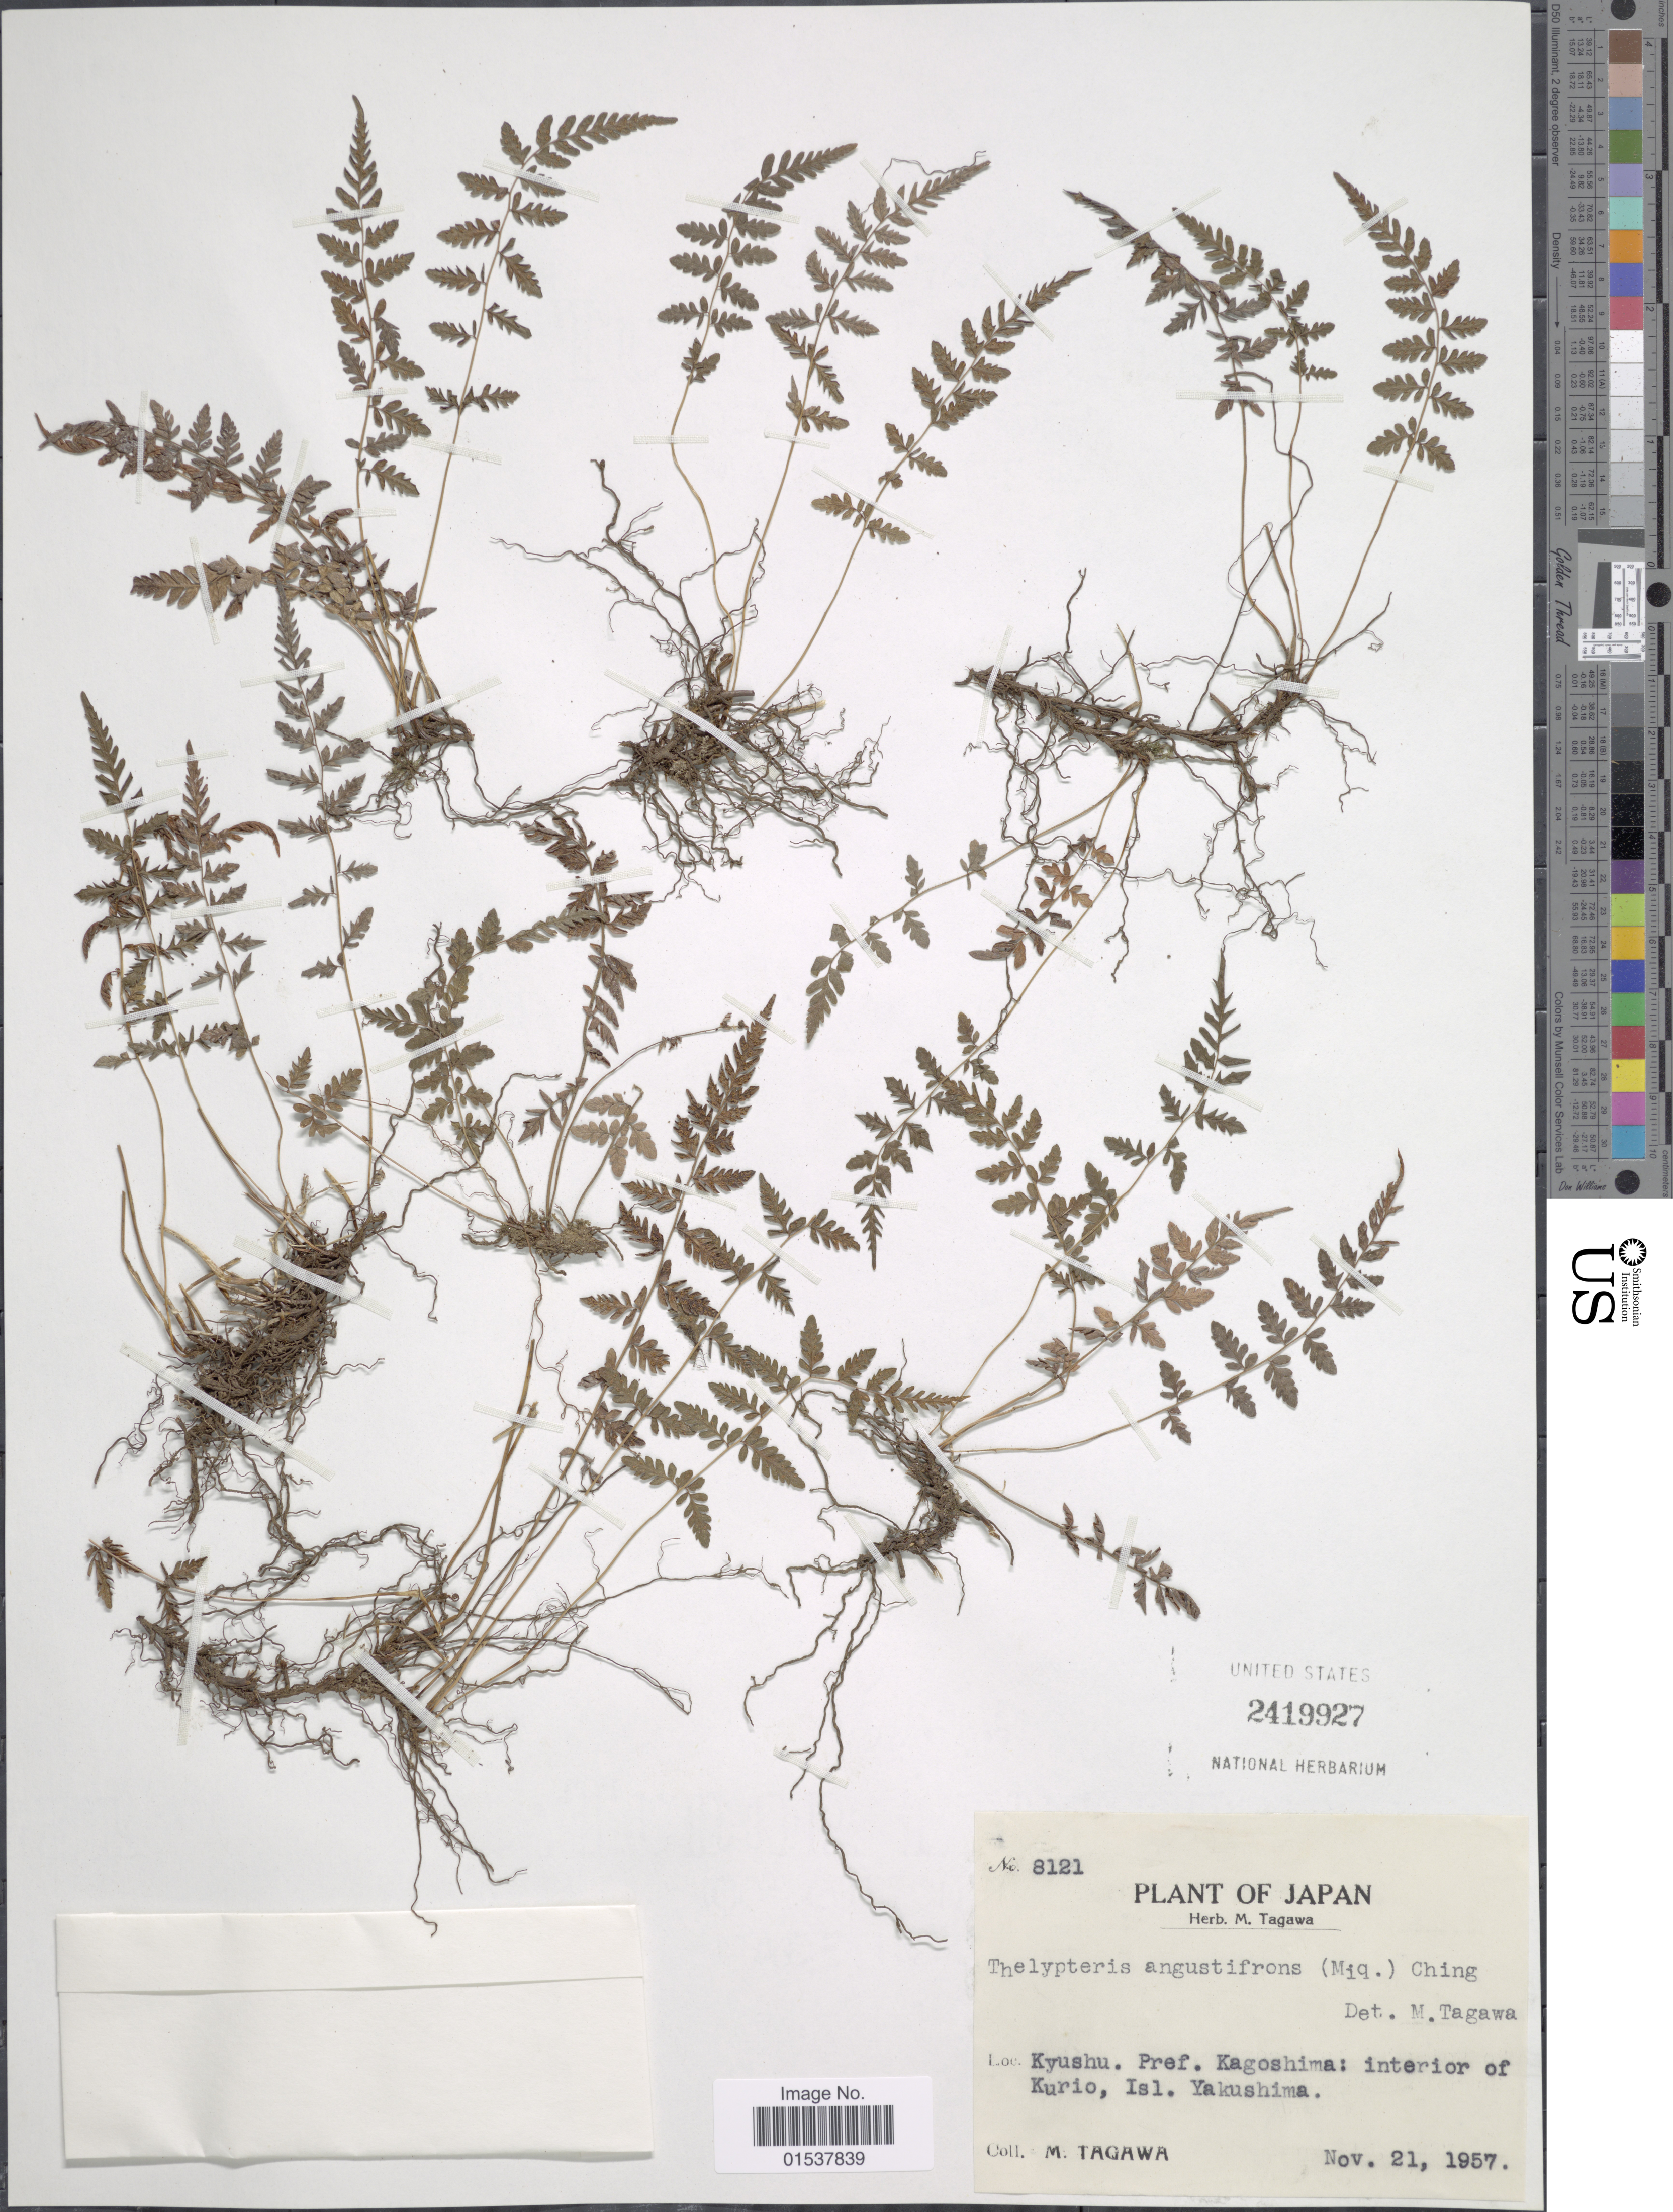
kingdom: Plantae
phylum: Tracheophyta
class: Polypodiopsida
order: Polypodiales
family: Thelypteridaceae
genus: Parathelypteris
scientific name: Parathelypteris angustifrons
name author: (Miq.) Ching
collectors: M. Tagawa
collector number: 8121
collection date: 1957-11-21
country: Japan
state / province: Kagosima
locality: Kyushu. Pref. Kagoshima: interior of Kurio, Isl. Yakushima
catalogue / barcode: US 2419927